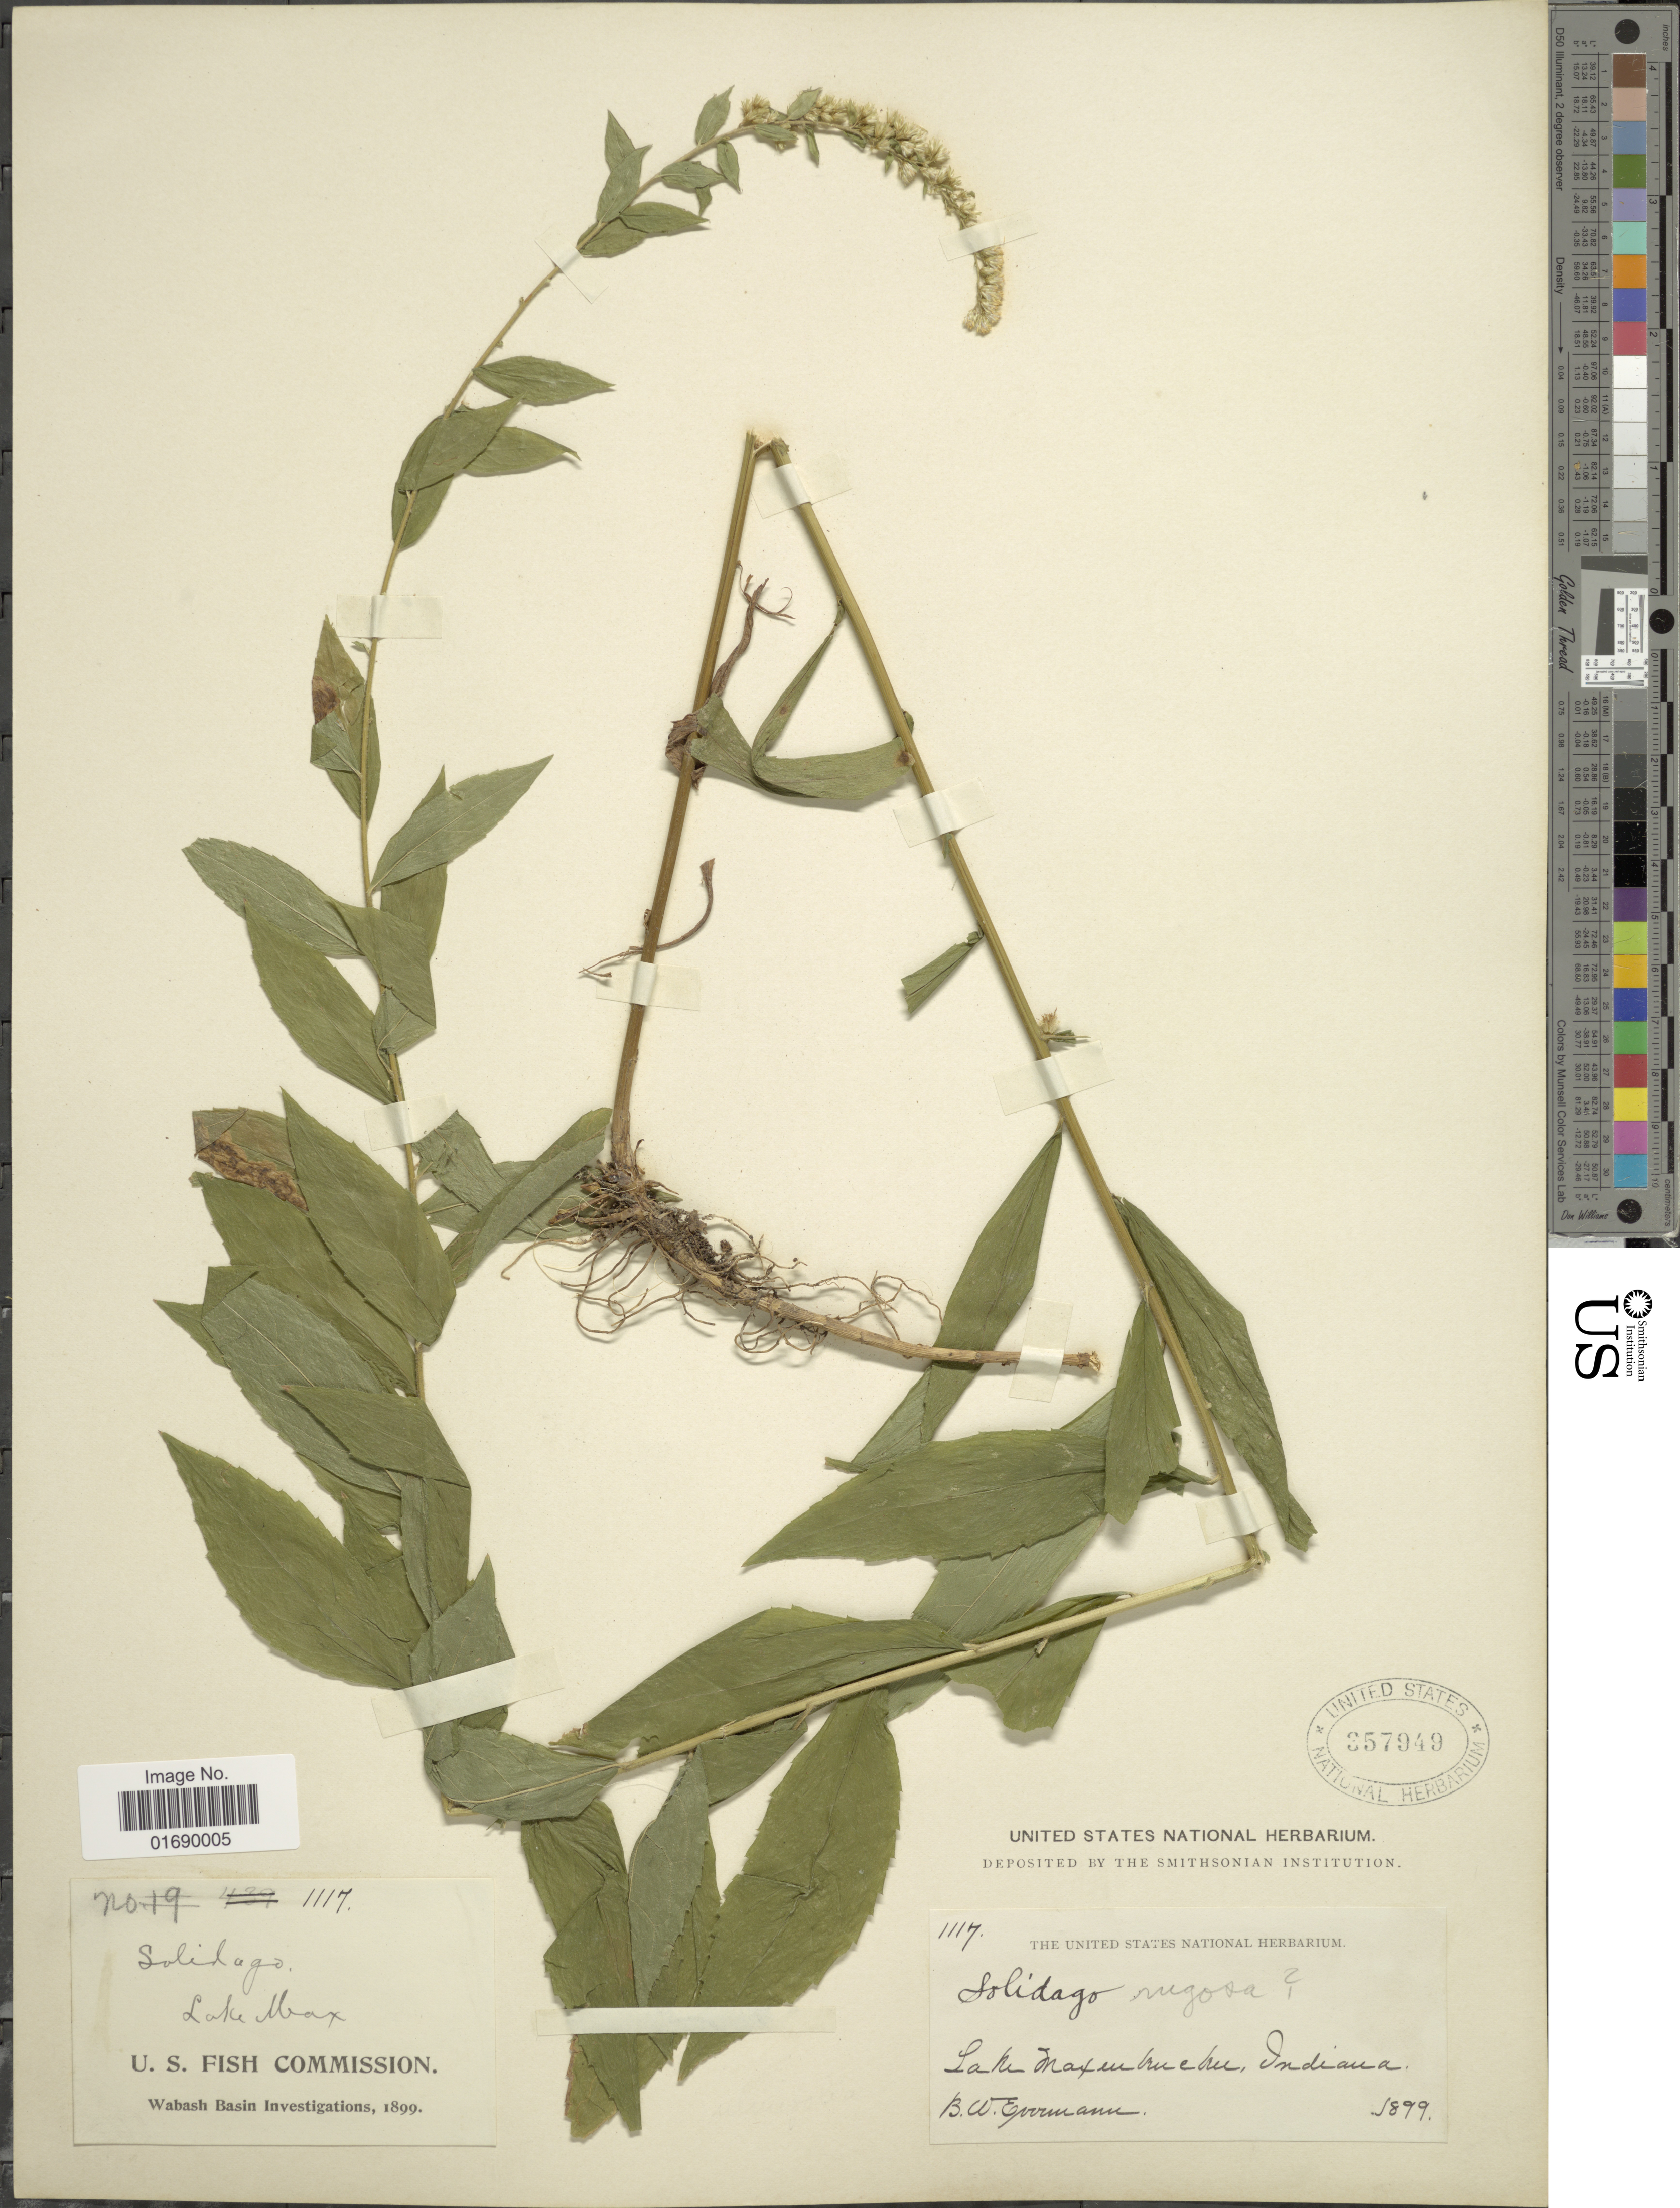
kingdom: Plantae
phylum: Tracheophyta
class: Magnoliopsida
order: Asterales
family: Asteraceae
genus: Solidago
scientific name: Solidago rugosa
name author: Mill.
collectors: B. W. Evermann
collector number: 1117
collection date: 1899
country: United States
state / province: Indiana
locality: Lake Maxinkuckee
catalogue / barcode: US 357949